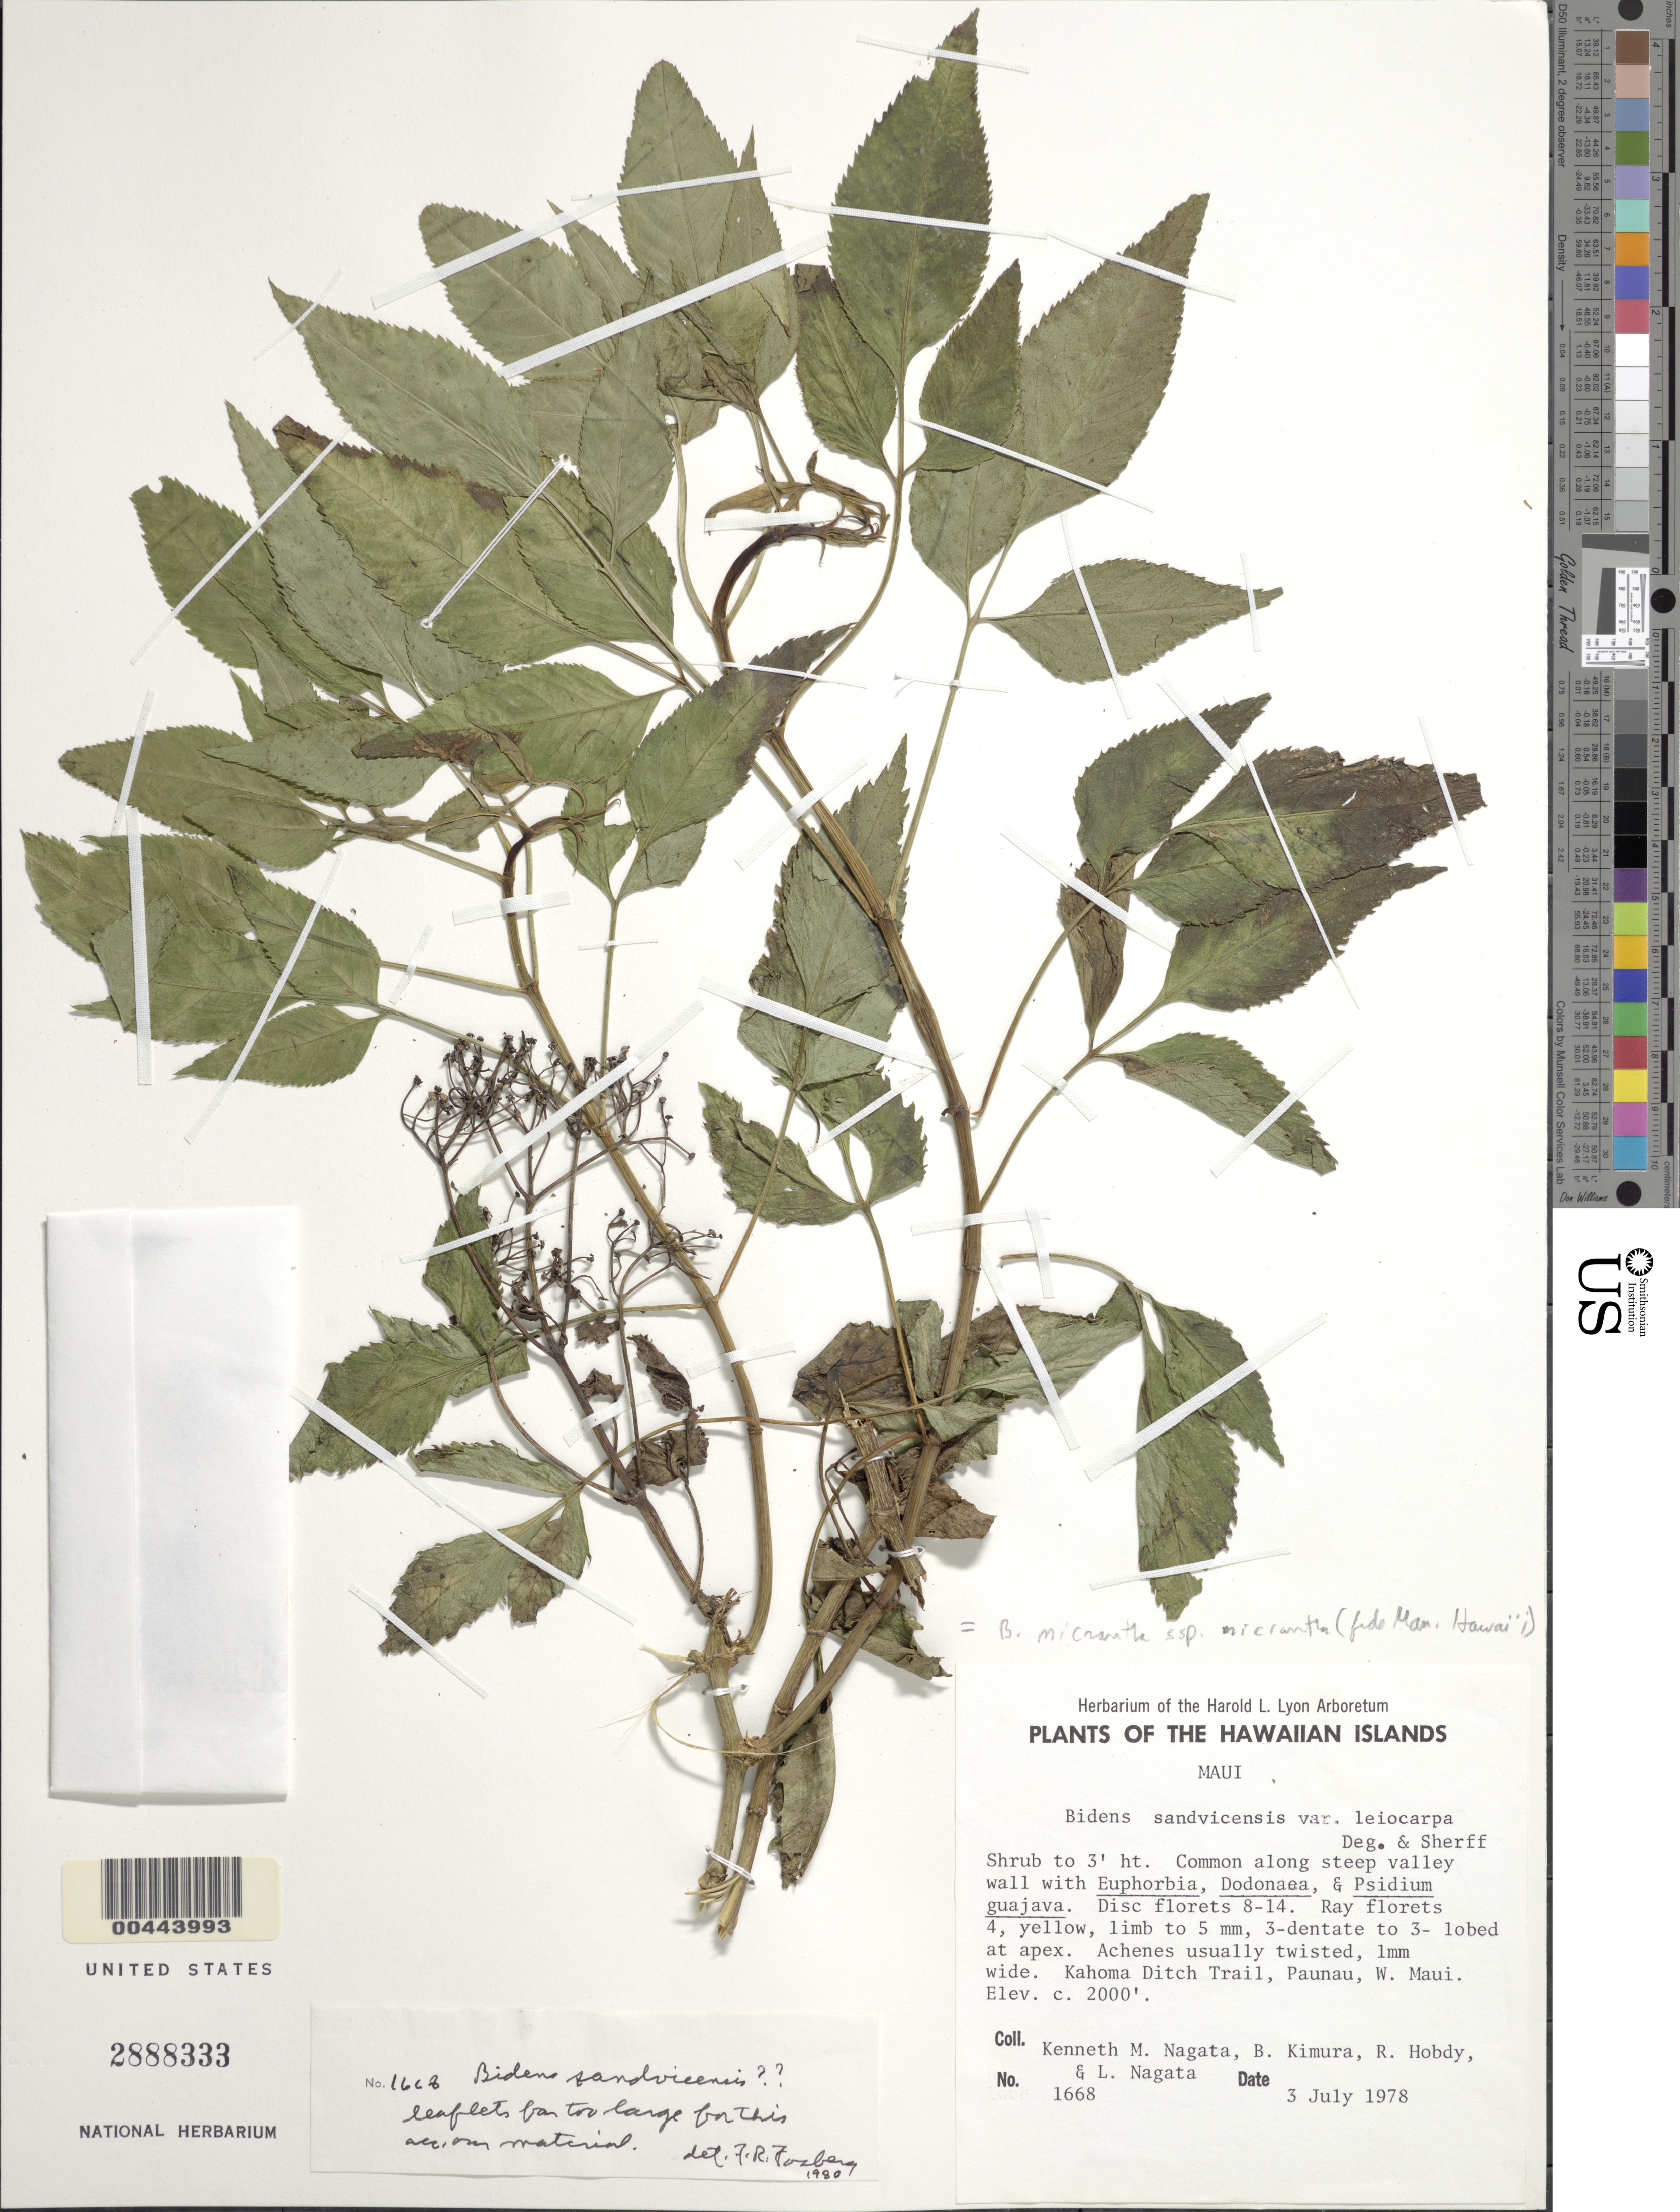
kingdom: Plantae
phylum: Tracheophyta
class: Magnoliopsida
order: Asterales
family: Asteraceae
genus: Bidens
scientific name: Bidens micrantha subsp. micrantha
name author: Gaudich. ex Cass.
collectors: K. Nagata, B. Kimura, R. Hobdy & L. Nagata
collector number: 1668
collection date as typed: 3 Jul 1978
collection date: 1978-07-03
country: United States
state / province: Hawaii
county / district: Maui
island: Maui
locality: Kahoma Ditch Trail, Paunau, W Maui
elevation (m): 610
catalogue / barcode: US 2888333